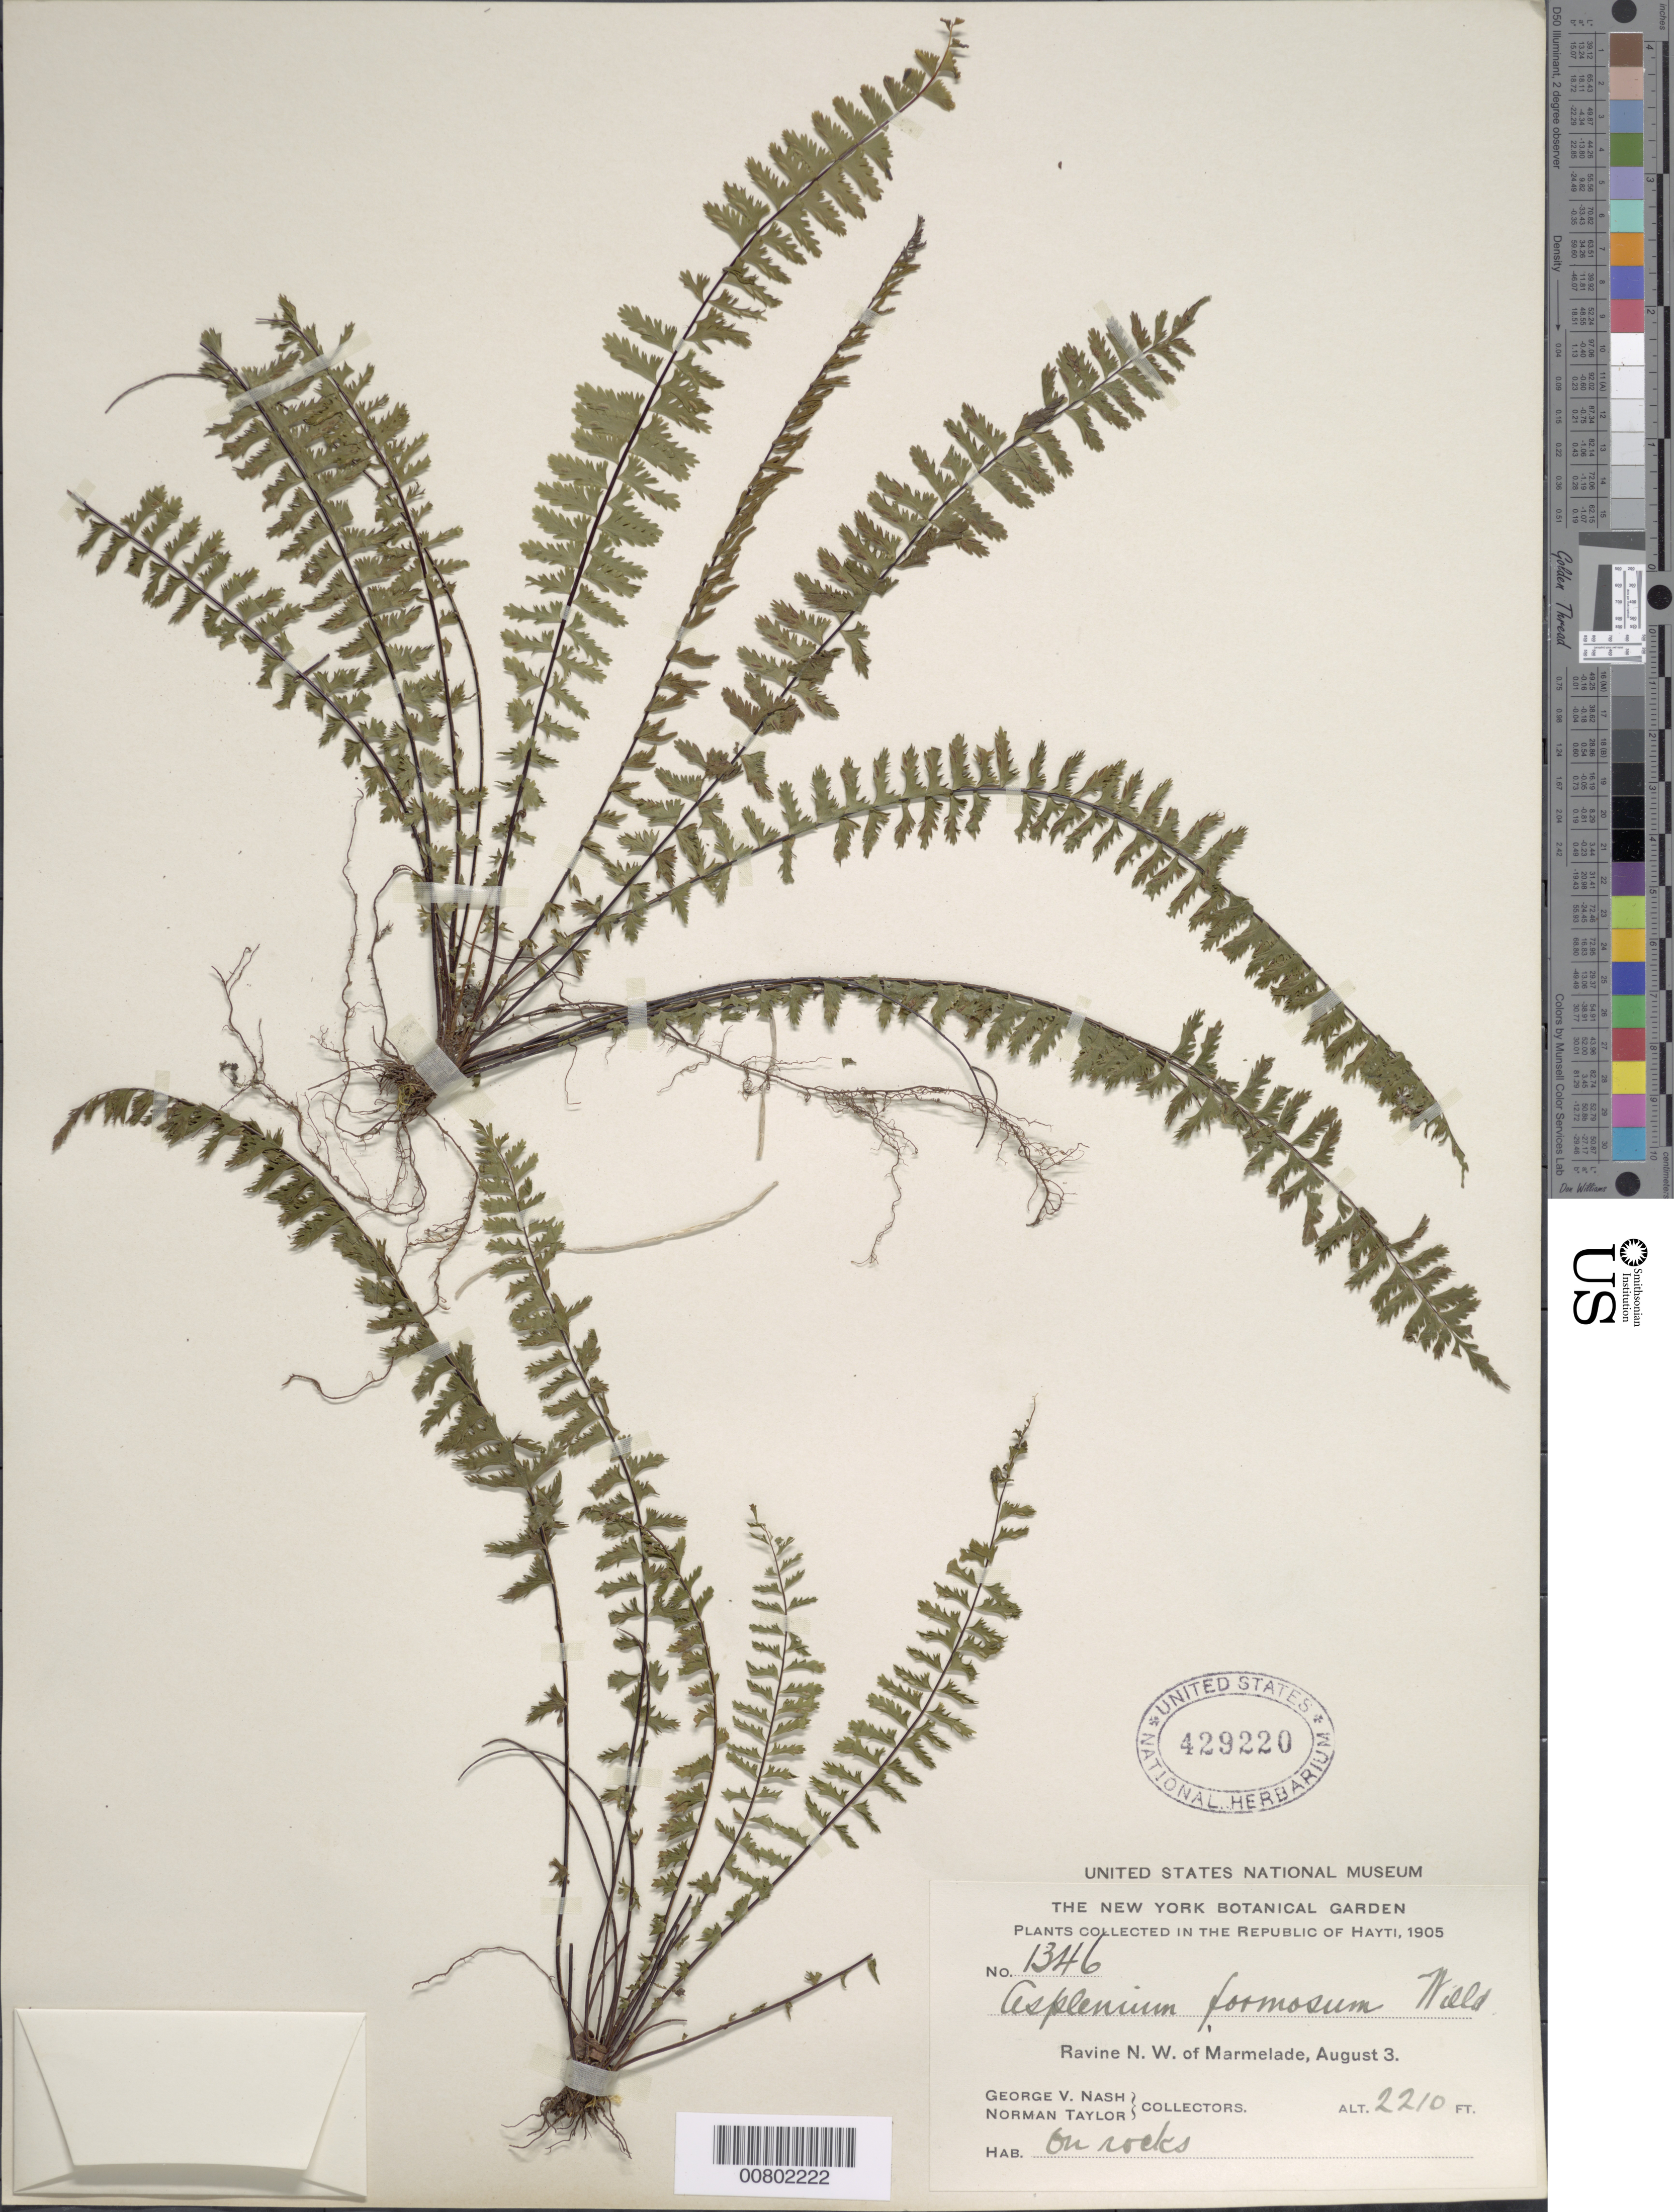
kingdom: Plantae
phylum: Tracheophyta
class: Polypodiopsida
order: Polypodiales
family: Aspleniaceae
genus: Asplenium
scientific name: Asplenium formosum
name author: Willd.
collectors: G. V. Nash & N. Taylor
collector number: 1346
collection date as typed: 03 Aug 1905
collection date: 1905-08-03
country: Haiti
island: Hispaniola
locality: Marmelade, NW of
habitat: Ravine, on rocks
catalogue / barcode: US 429220